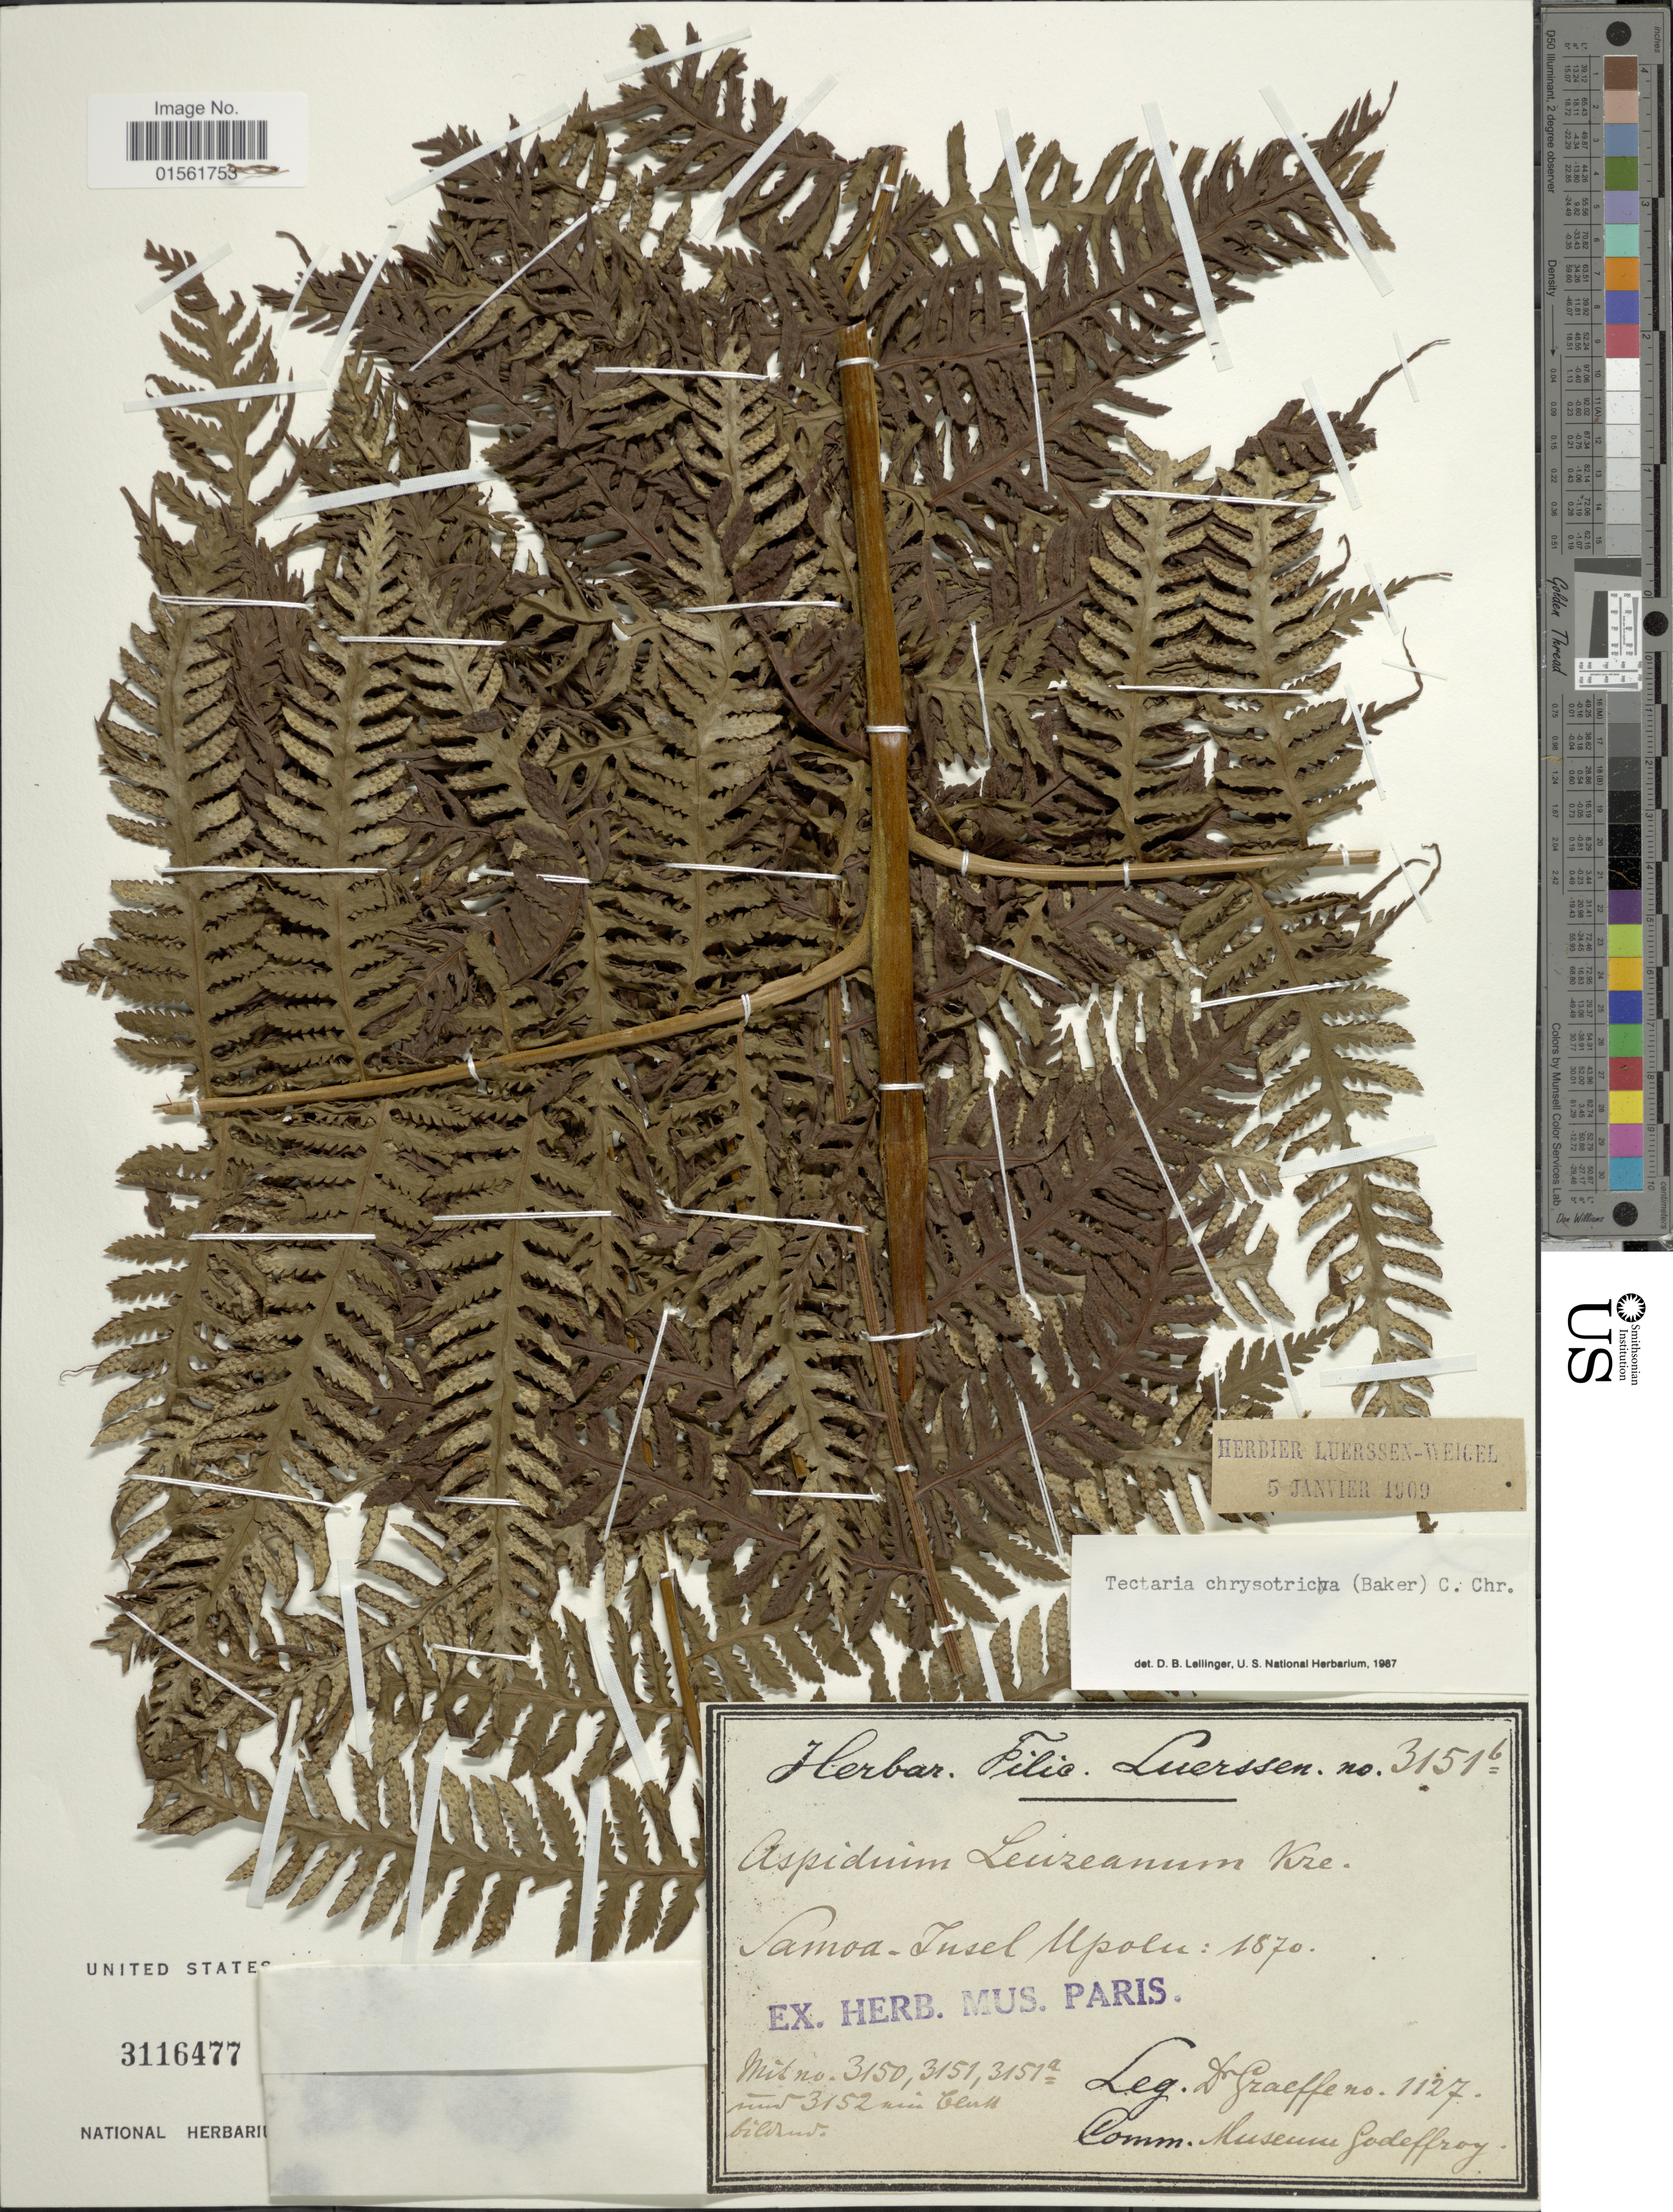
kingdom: Plantae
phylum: Tracheophyta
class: Polypodiopsida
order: Polypodiales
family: Dryopteridaceae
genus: Pleocnemia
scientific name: Pleocnemia cumingiana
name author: C. Presl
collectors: Graeffe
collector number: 1127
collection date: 1870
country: Samoa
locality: Samoa - Insel Upolu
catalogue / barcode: US 3116477